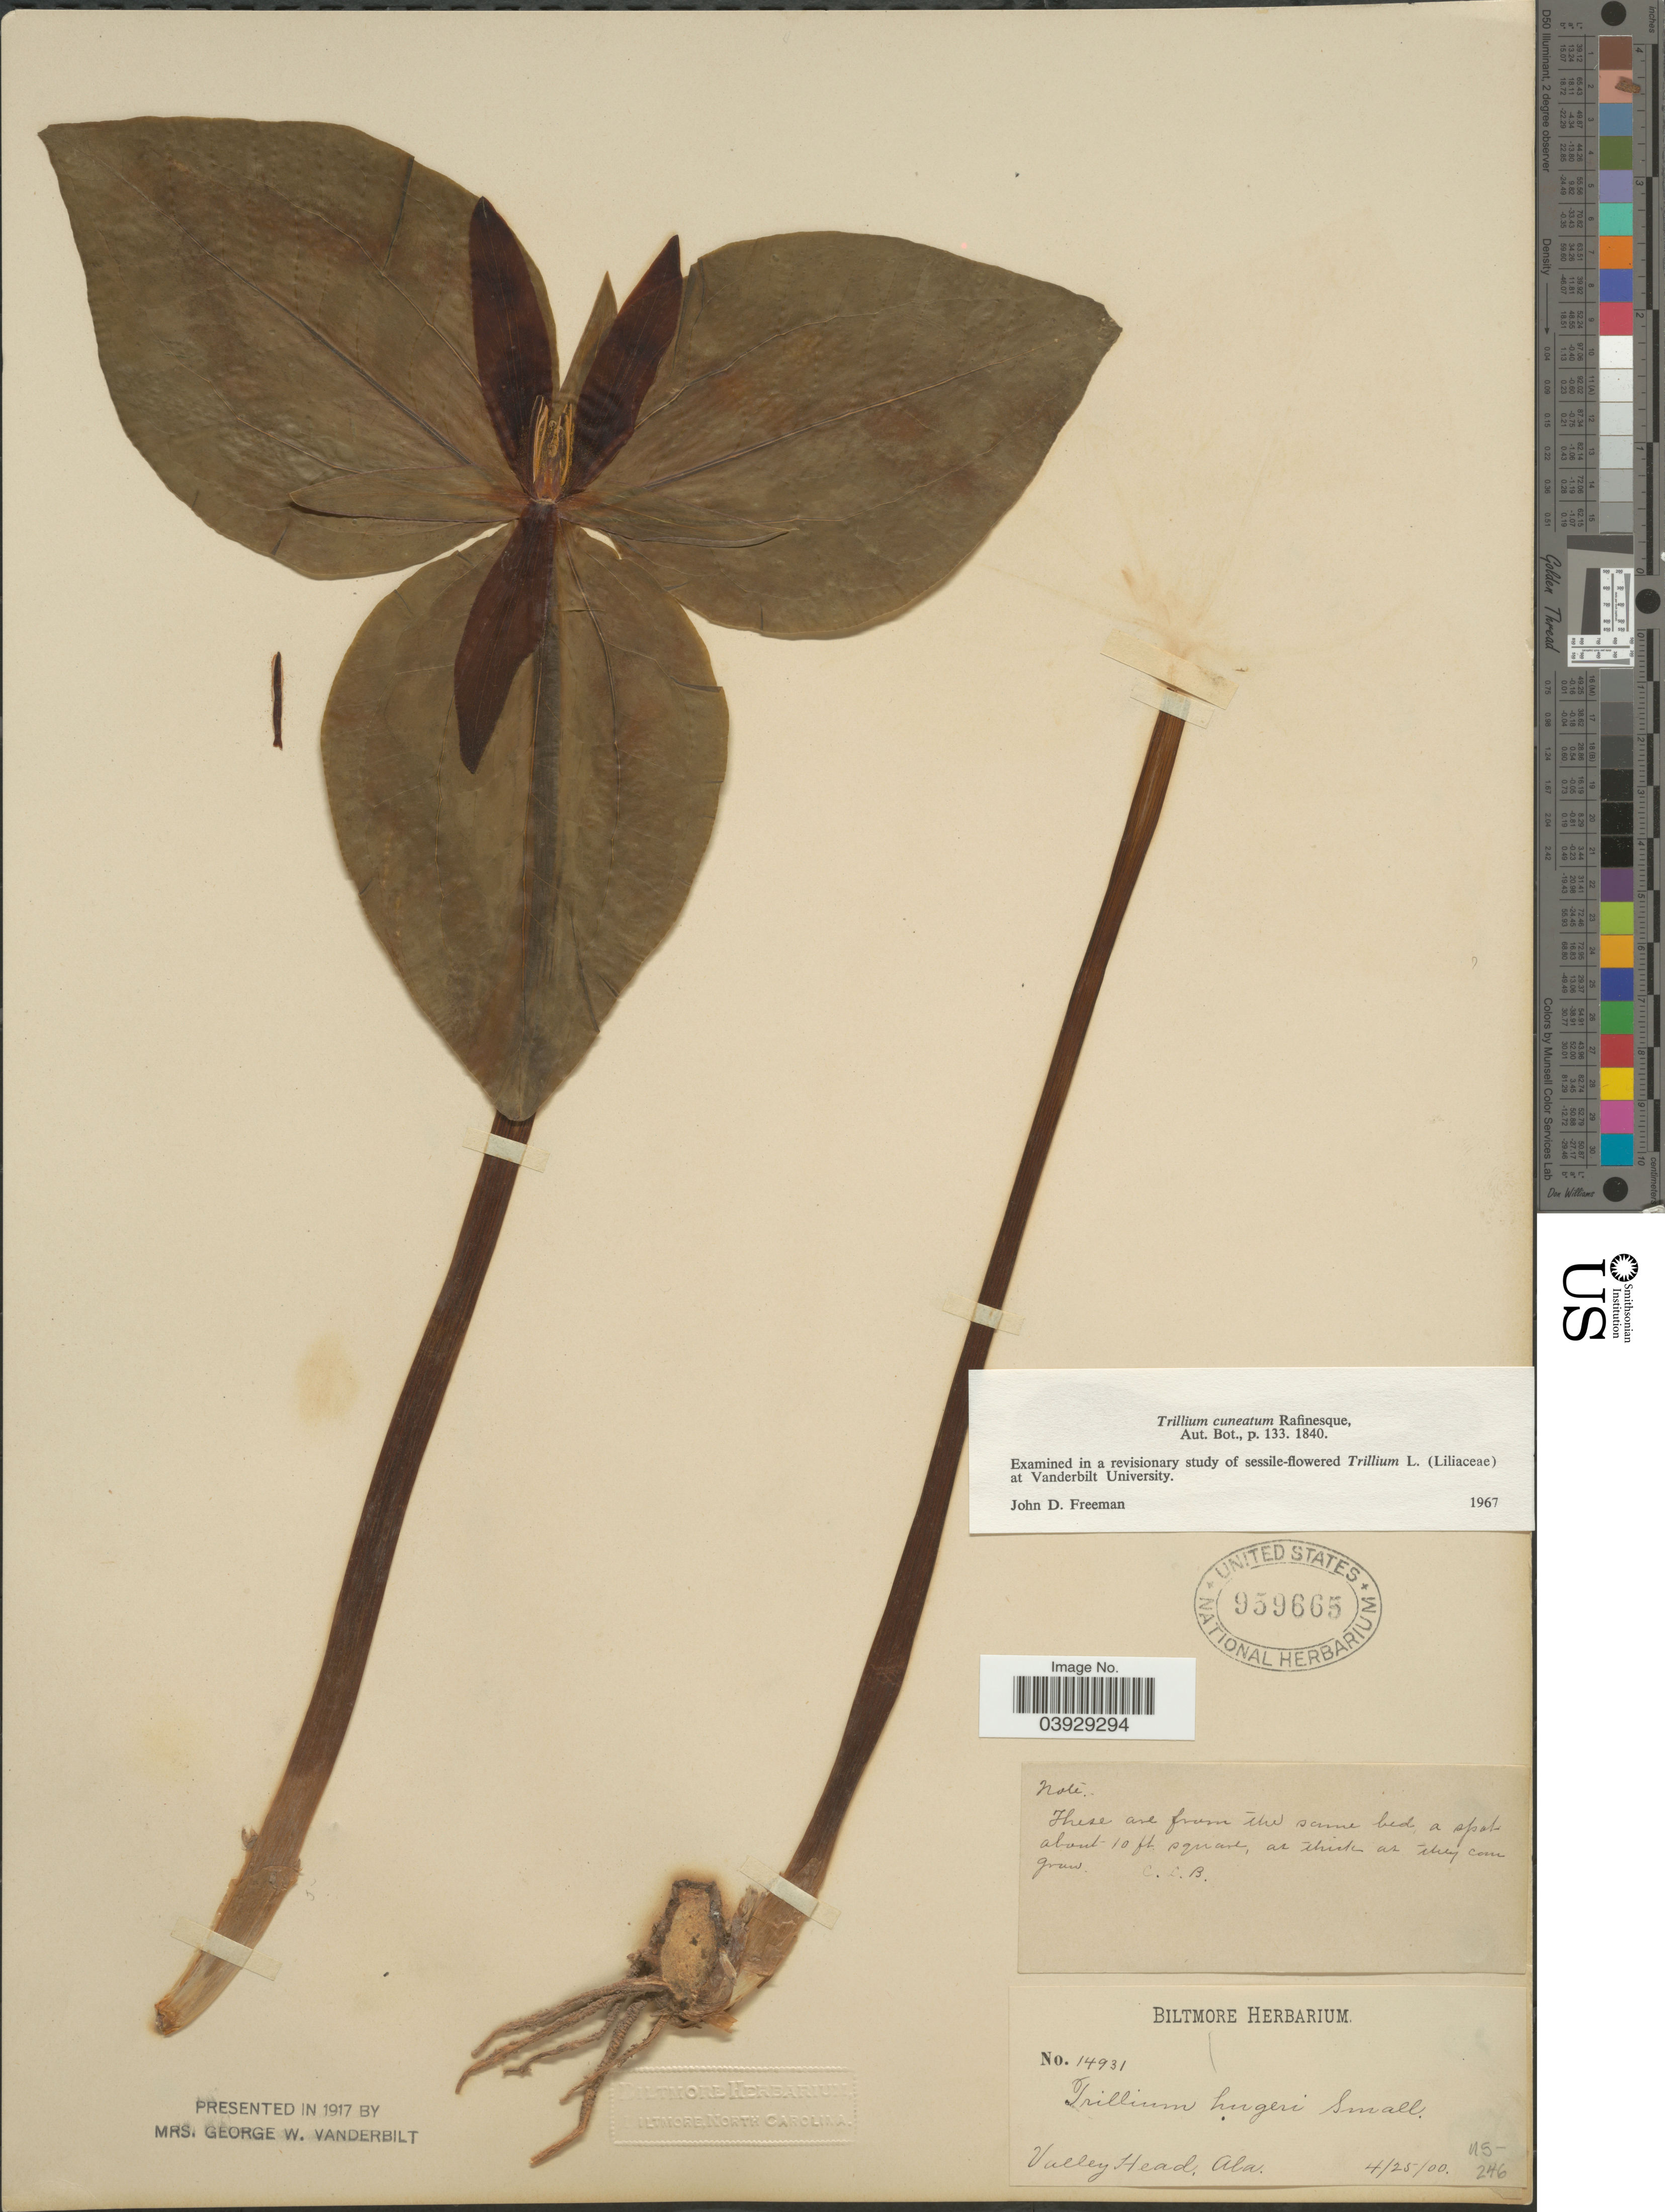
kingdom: Plantae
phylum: Tracheophyta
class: Liliopsida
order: Liliales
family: Melanthiaceae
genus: Trillium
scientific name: Trillium cuneatum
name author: Raf.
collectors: ex herb. Biltmore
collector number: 14931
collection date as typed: Transcribed d/m/y: 25/4/0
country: United States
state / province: Alabama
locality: Valley Head.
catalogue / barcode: US 959665